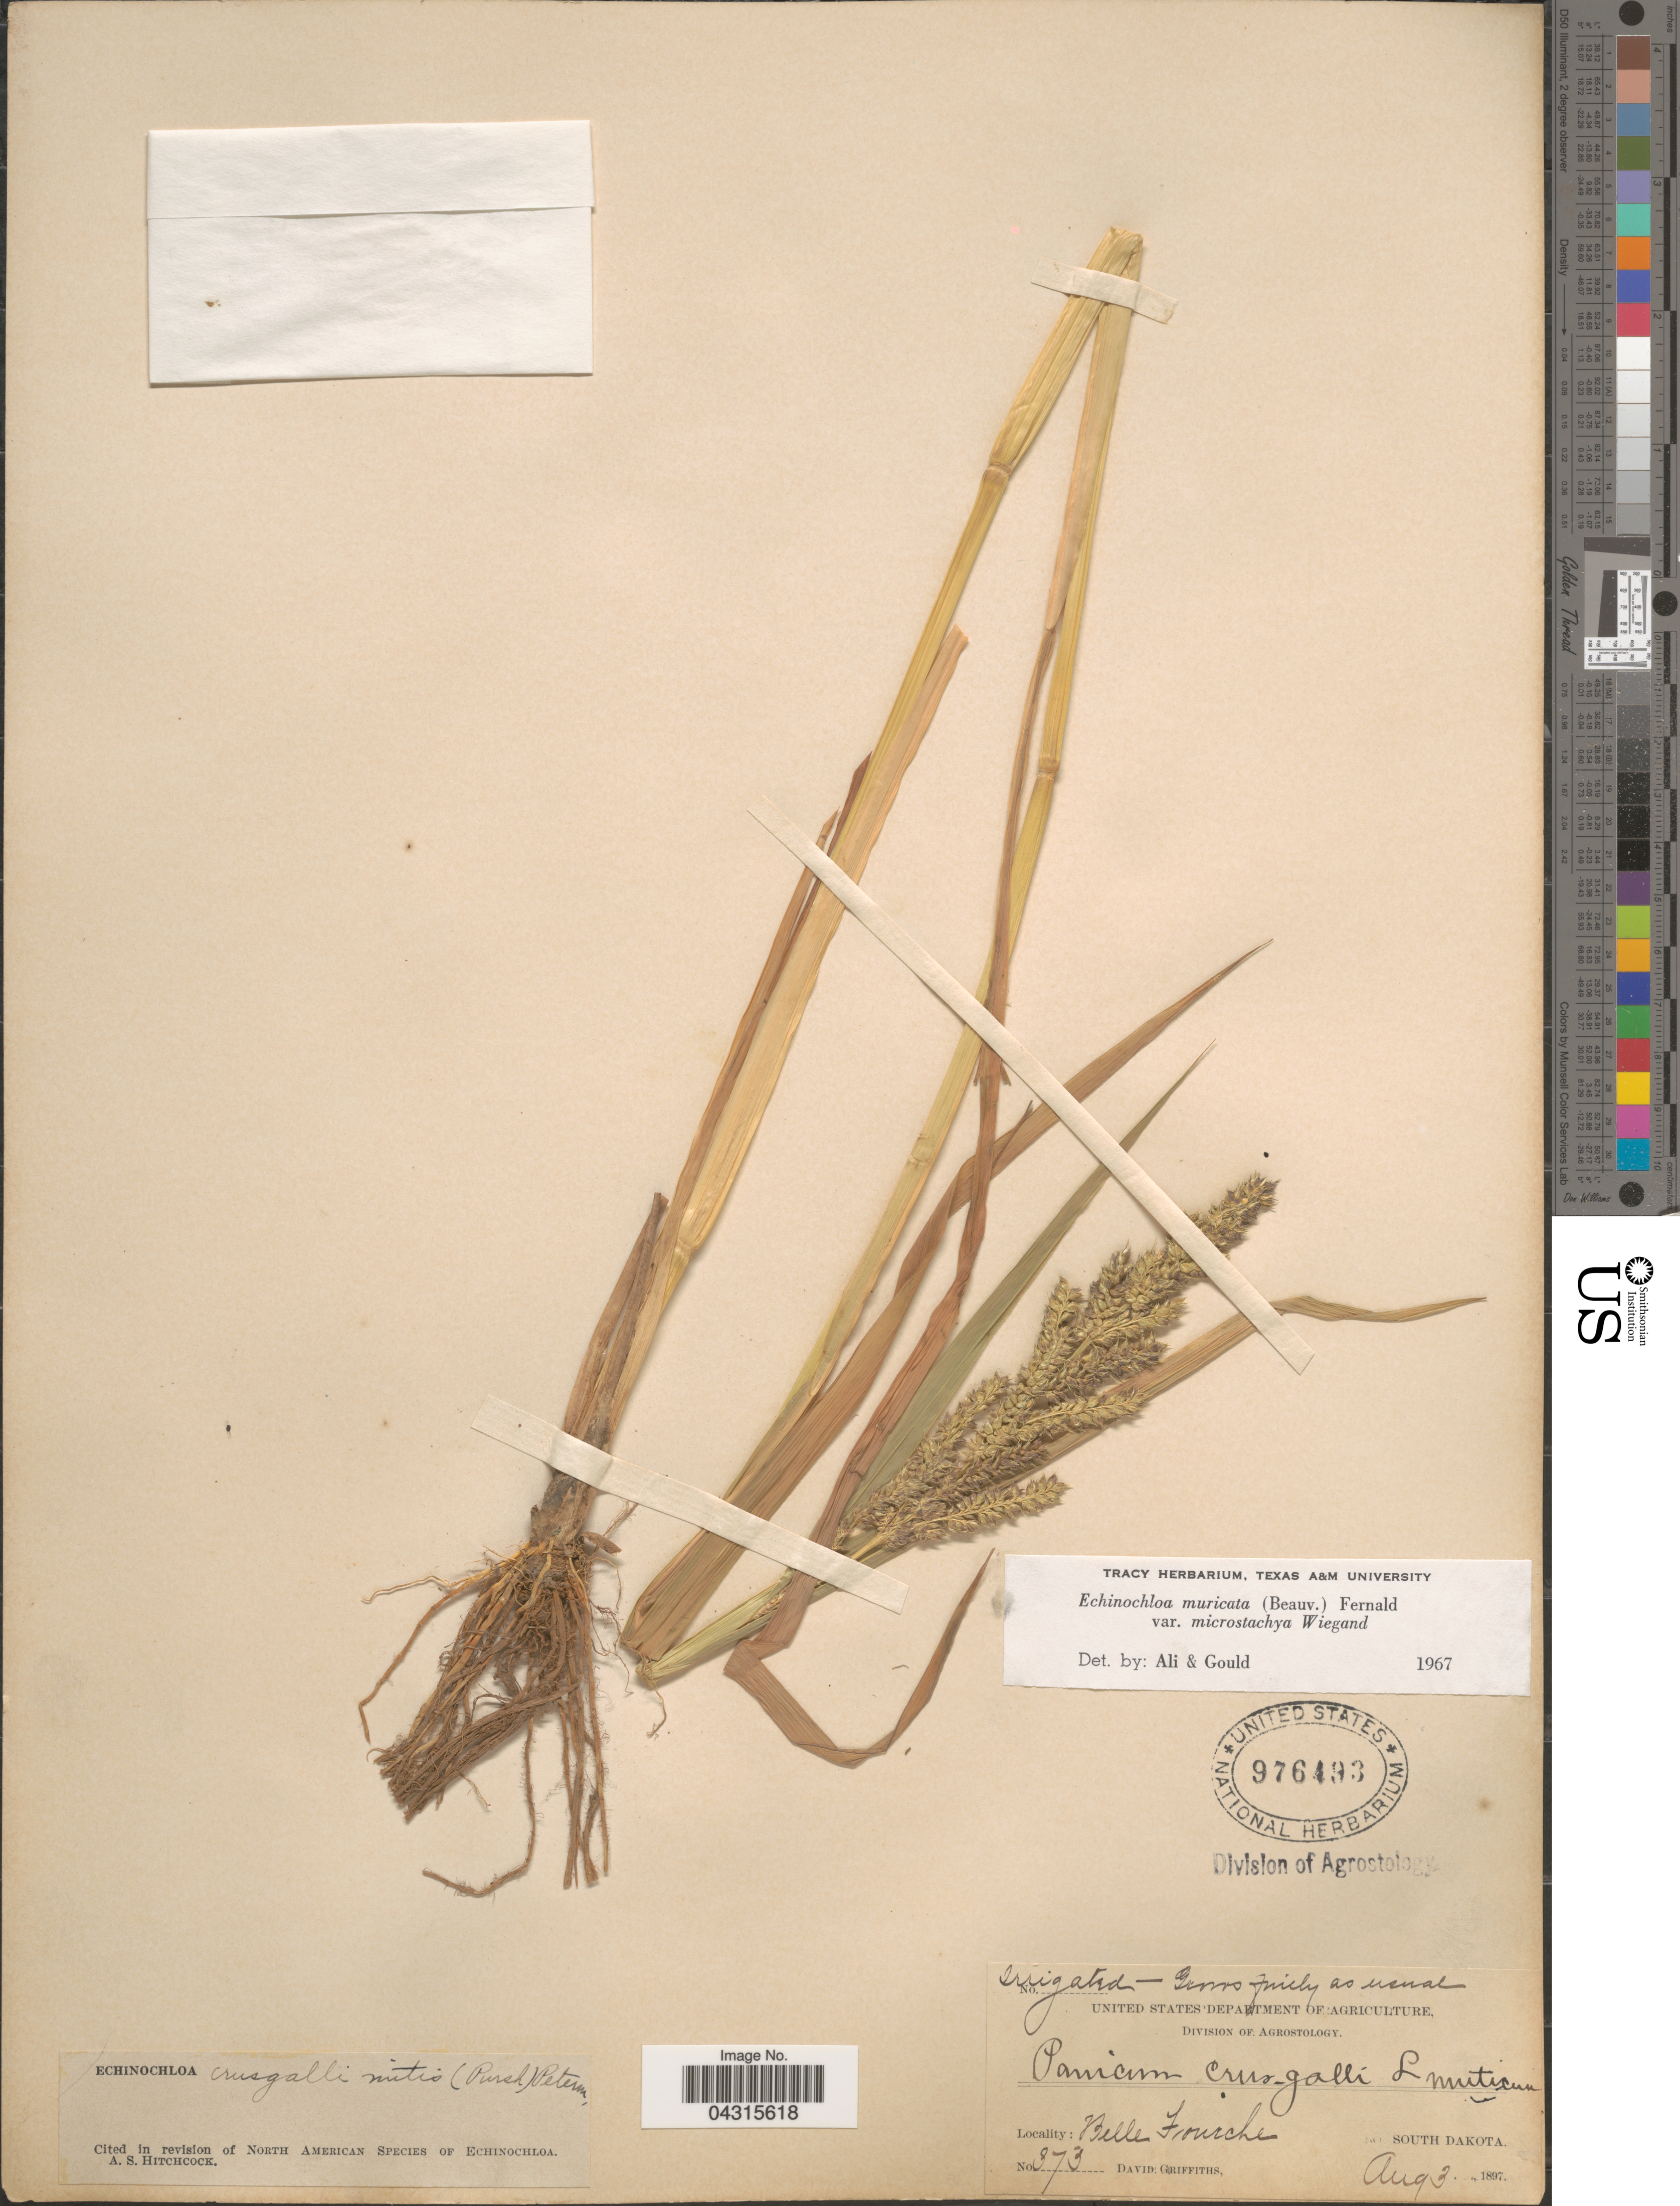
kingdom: Plantae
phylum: Tracheophyta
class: Liliopsida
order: Poales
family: Poaceae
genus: Echinochloa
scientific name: Echinochloa muricata var. microstachya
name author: Wiegand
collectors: D. Griffiths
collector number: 373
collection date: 1897-08-03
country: United States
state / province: South Dakota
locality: Belle Fourche.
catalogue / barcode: US 976493